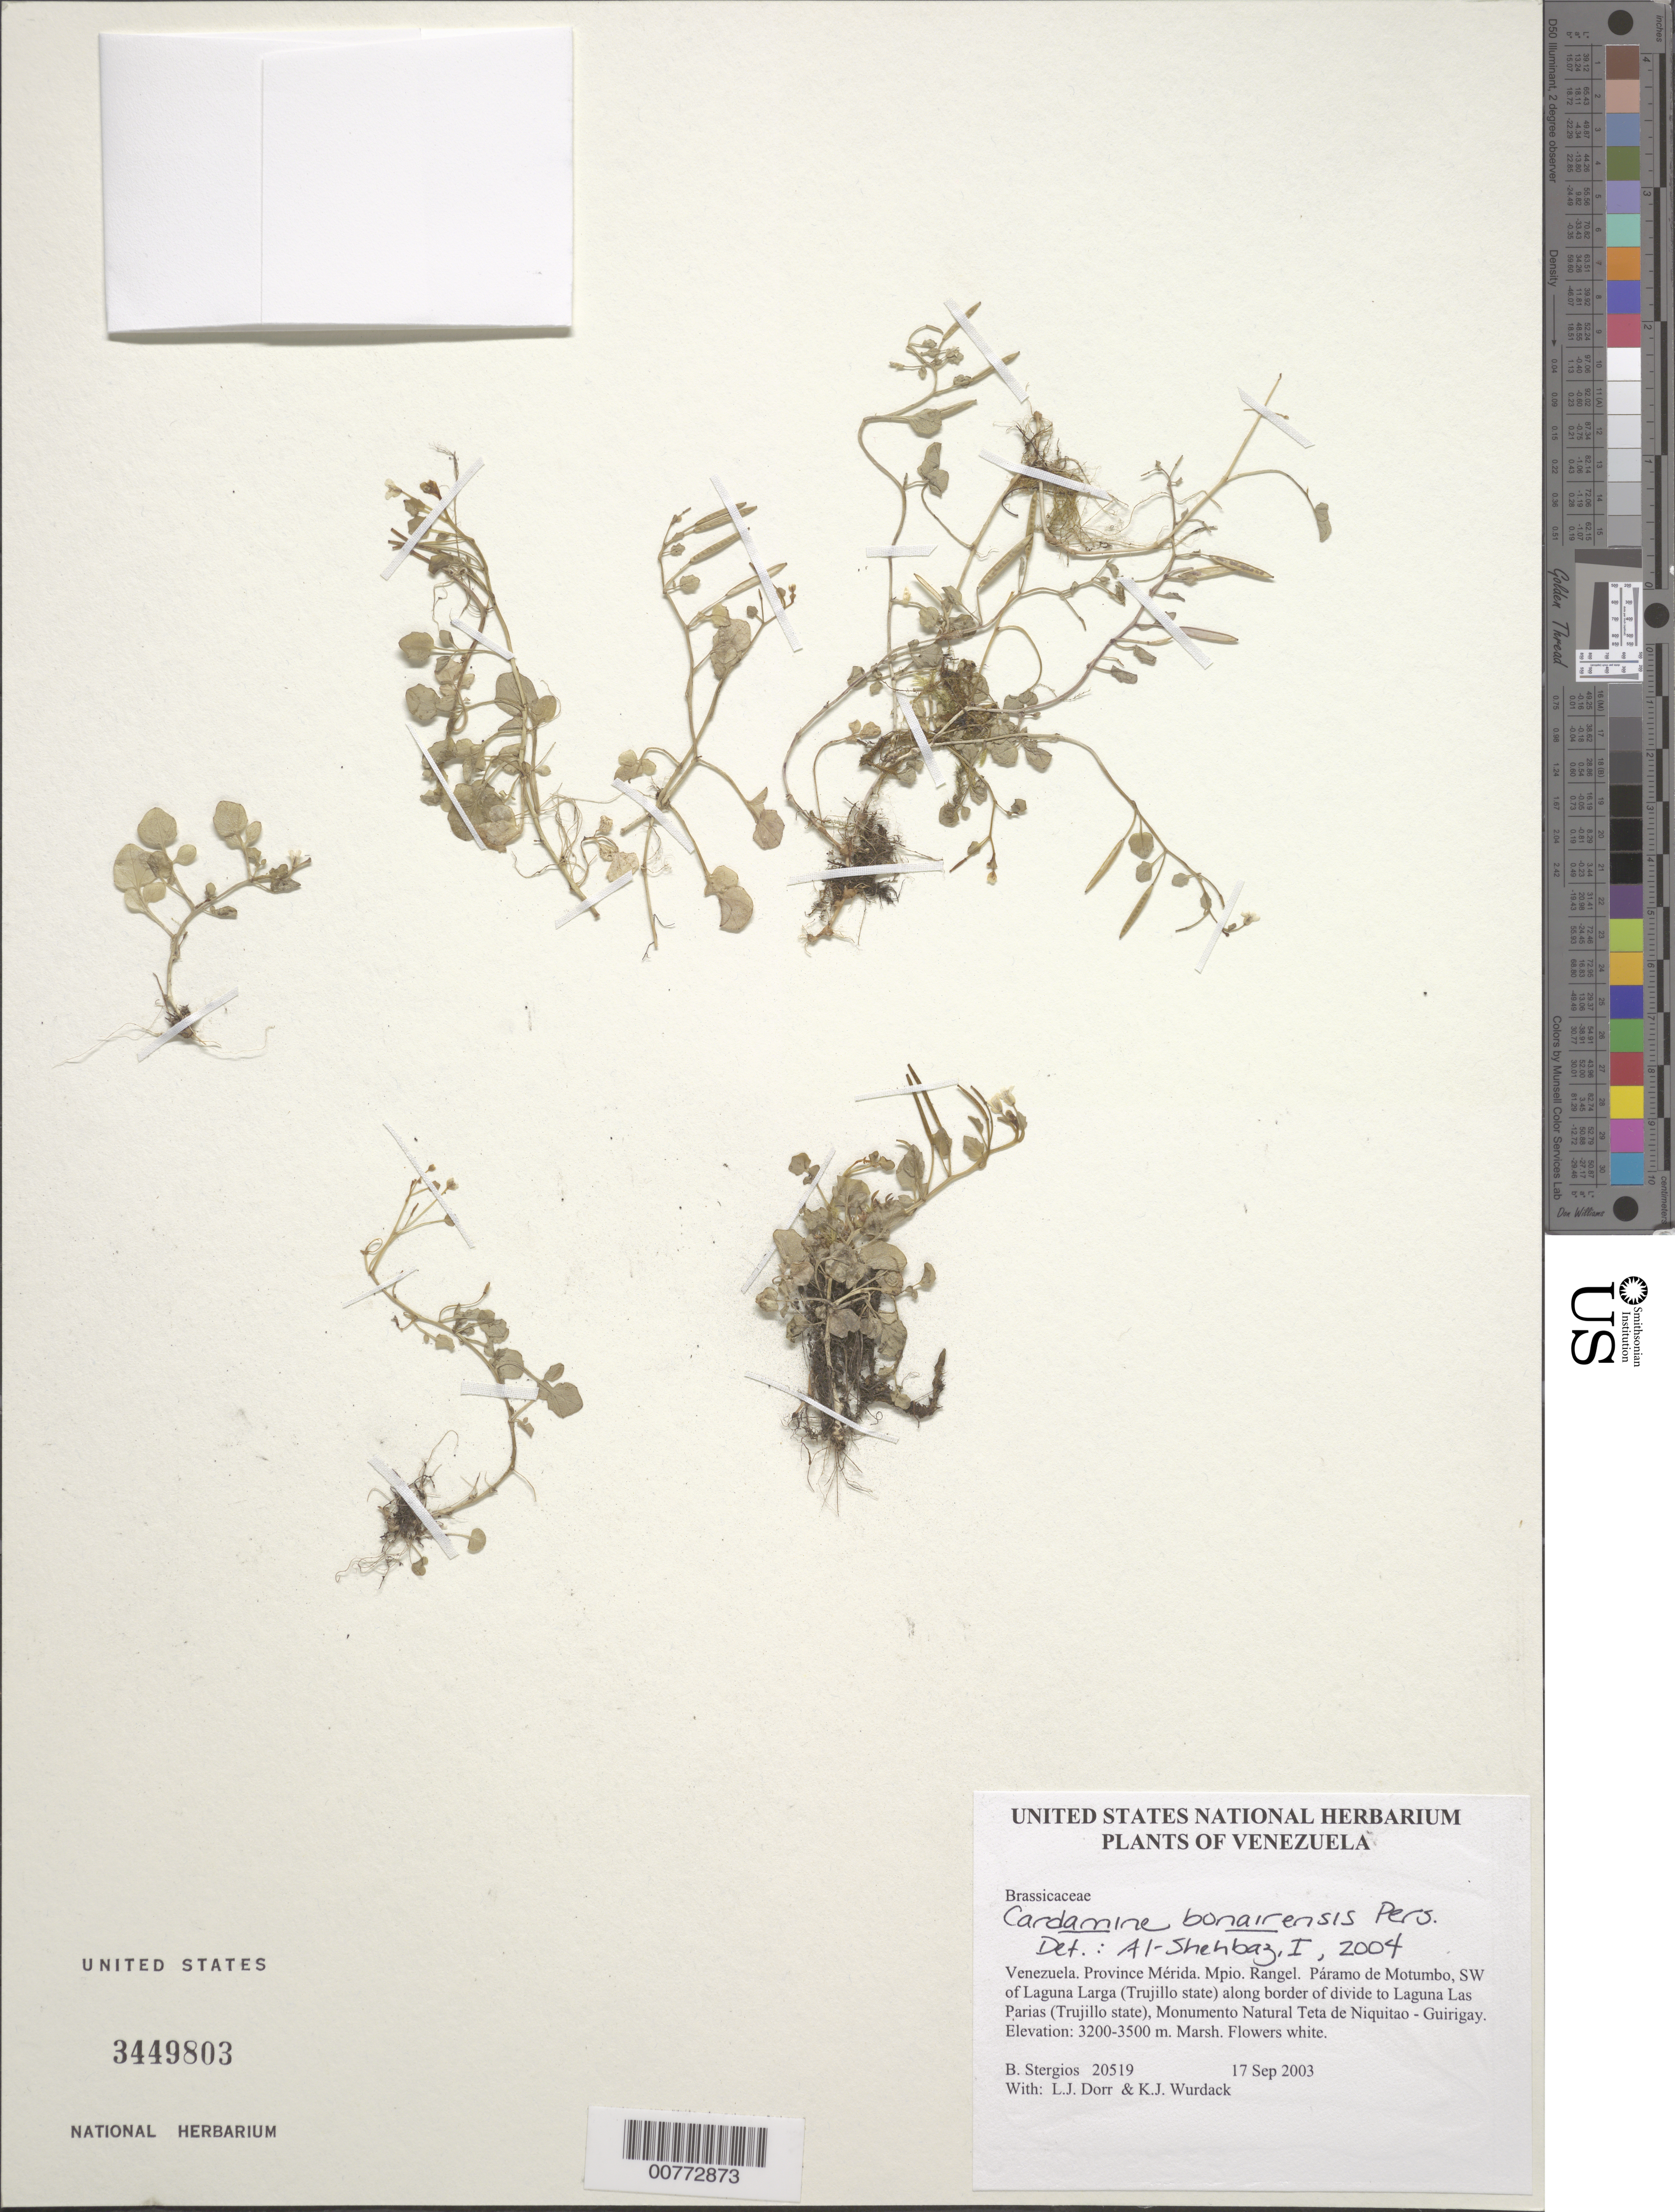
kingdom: Plantae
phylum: Tracheophyta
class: Magnoliopsida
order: Brassicales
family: Brassicaceae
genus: Cardamine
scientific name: Cardamine bonariensis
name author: Pers.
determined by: Al-Shehbaz, I. A., (MO), Missouri Botanical Garden (UNITED STATES)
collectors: B. G. Stergios, L. J. Dorr & K. Wurdack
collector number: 20519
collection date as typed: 17 Sep 2003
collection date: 2003-09-17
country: Venezuela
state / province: Mérida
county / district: Rangel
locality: Páramo de Motumbo, NW of Laguna Larga (Trujillo state), Monumento Natural Teta de Niquitao - Guirigay.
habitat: Marsh.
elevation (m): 3200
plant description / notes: F, MO, PORT, US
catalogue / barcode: US 3449803